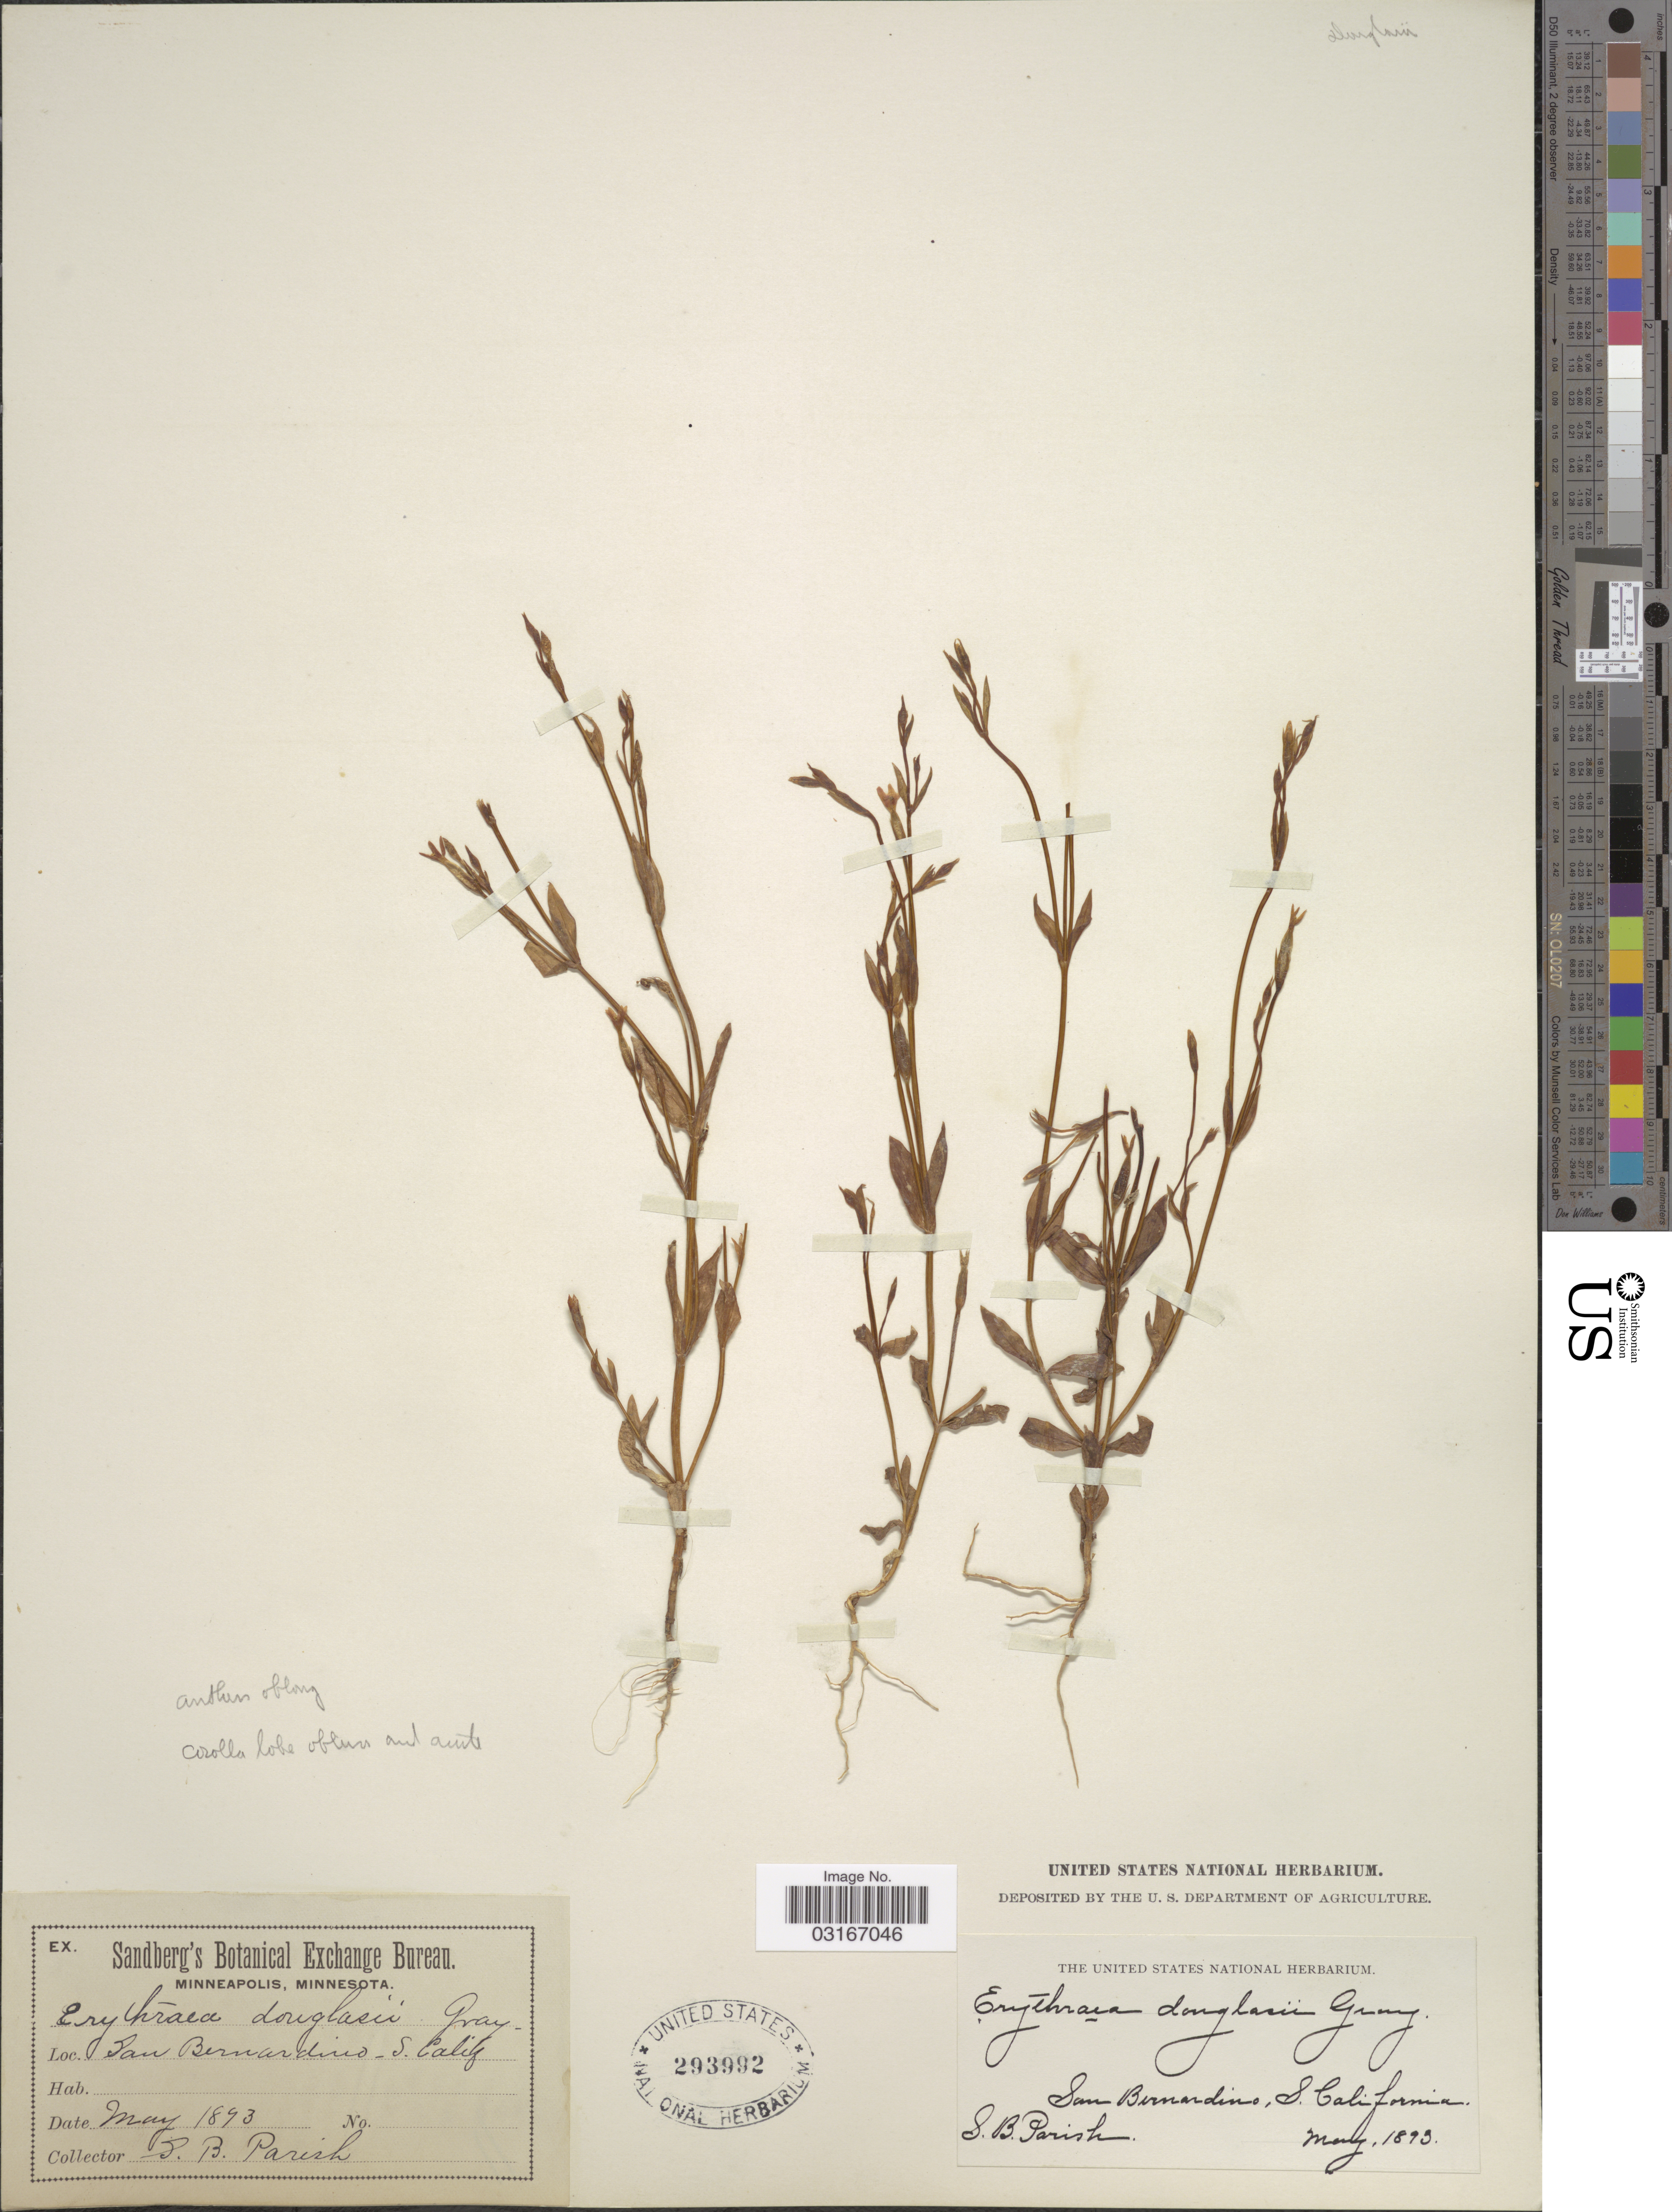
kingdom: Plantae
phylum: Tracheophyta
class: Magnoliopsida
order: Gentianales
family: Gentianaceae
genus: Centaurium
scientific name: Centaurium exaltatum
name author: (Griseb.) W. Wight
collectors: S. B. Parish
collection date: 1893-05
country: United States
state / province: California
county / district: San Bernardino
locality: San Bernardino - S. California.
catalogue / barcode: US 293992